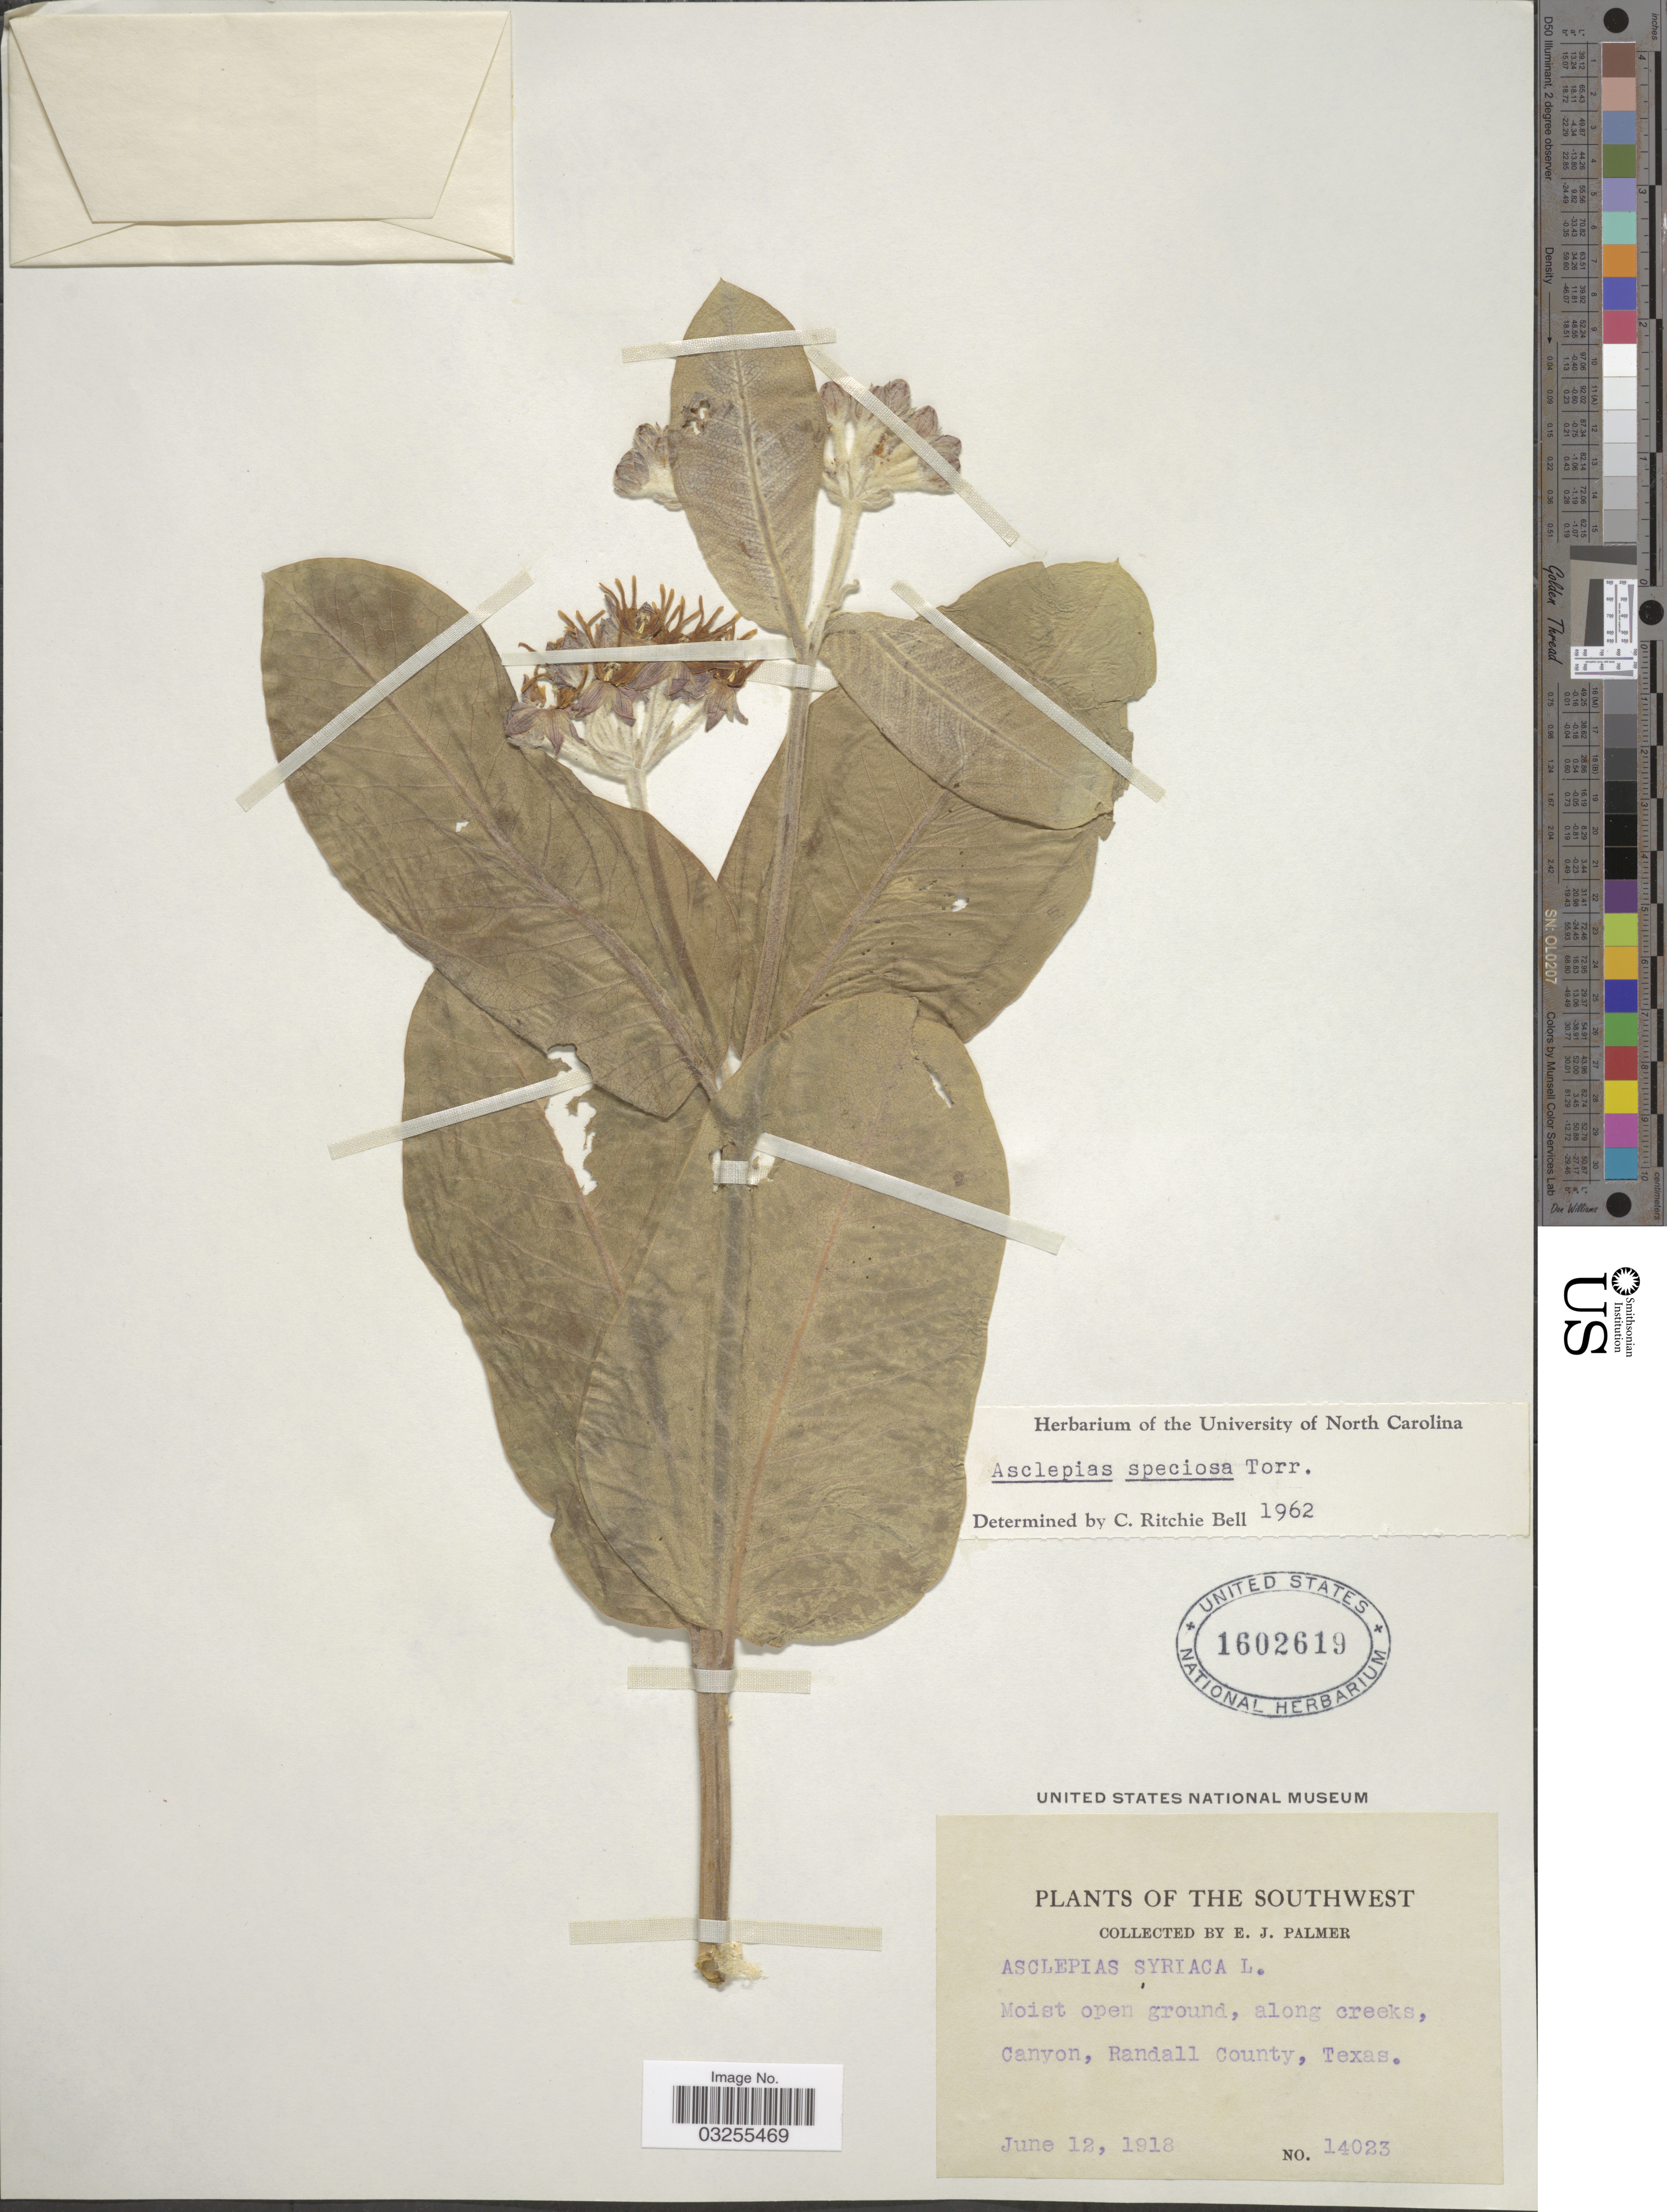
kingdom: Plantae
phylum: Tracheophyta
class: Magnoliopsida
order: Gentianales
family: Apocynaceae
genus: Asclepias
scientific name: Asclepias speciosa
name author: Torr.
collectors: E. J. Palmer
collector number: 14023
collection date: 1918-06-12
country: United States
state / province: Texas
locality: The Southwest, Moist open ground, along creeks, Canyon, Randall County.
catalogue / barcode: US 1602619